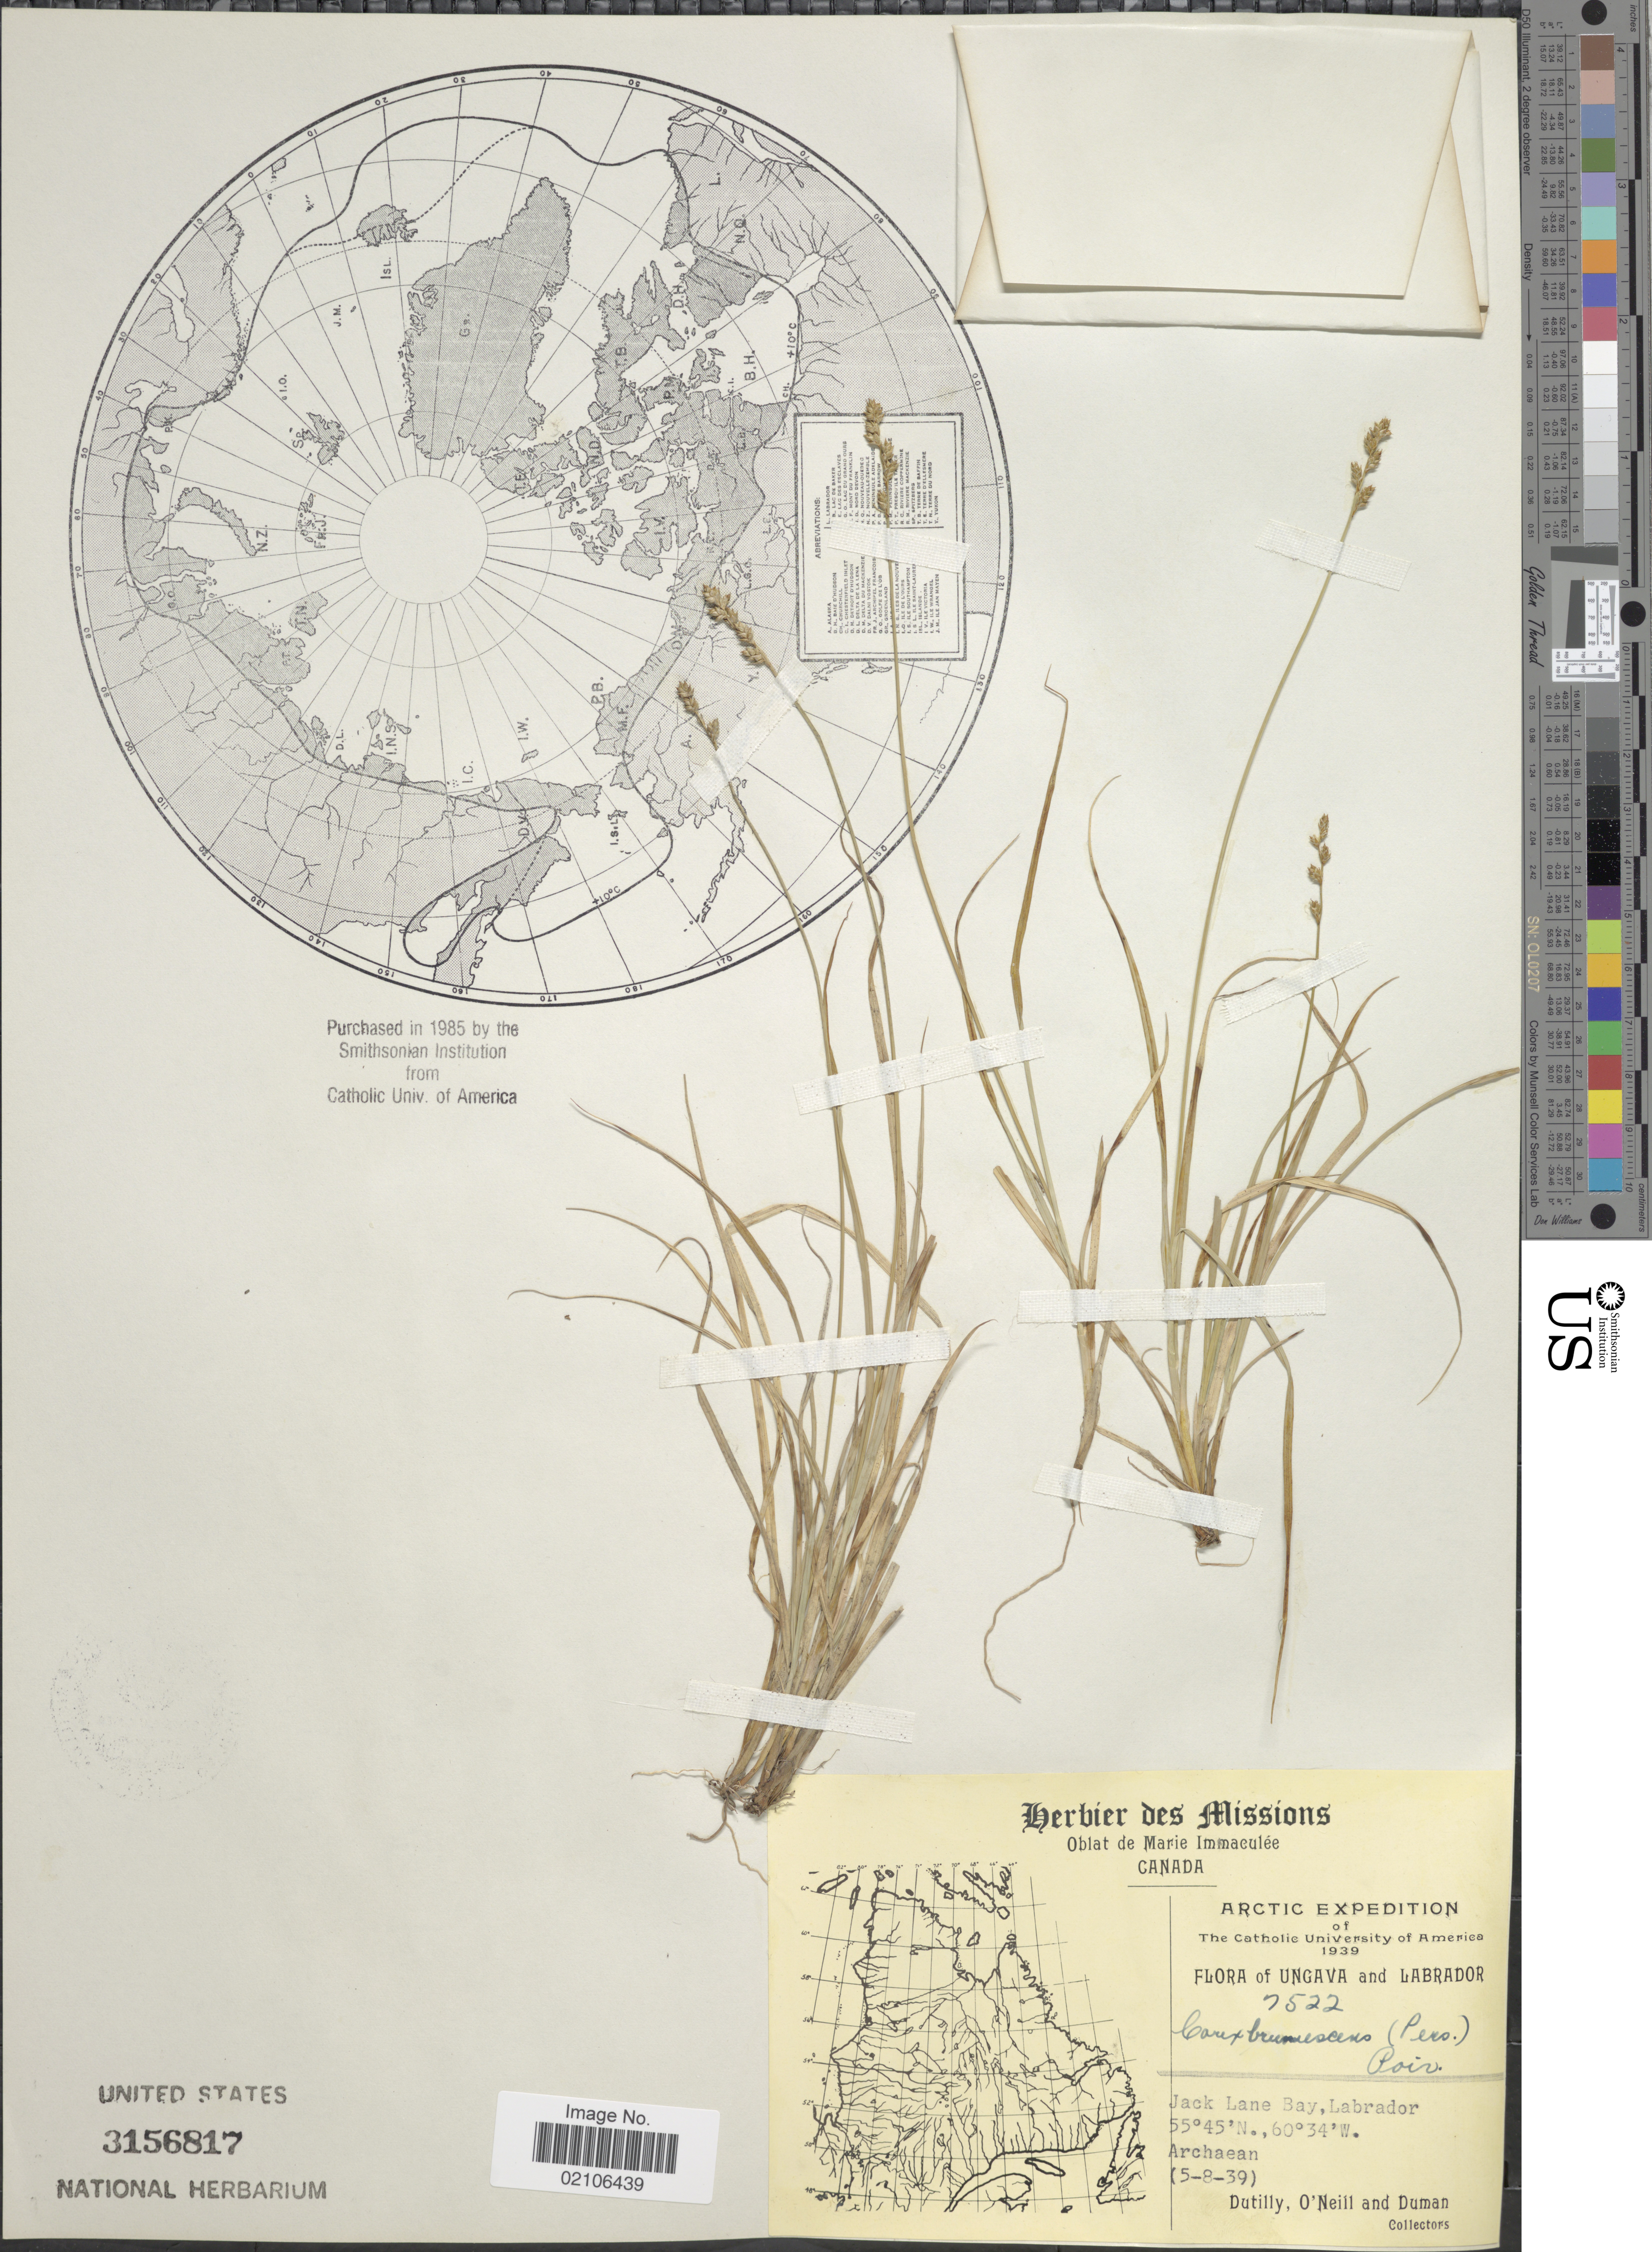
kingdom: Plantae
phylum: Tracheophyta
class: Liliopsida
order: Poales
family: Cyperaceae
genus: Carex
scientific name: Carex brunnescens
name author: (Pers.) Poir.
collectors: -. Dutilly, O'Neil & -. Duman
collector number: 7522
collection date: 1939-08-05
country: Canada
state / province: Newfoundland and Labrador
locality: Arctic, Ungava and Labrador, Jack Lane Bay, Labrador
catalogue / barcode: US 3156817